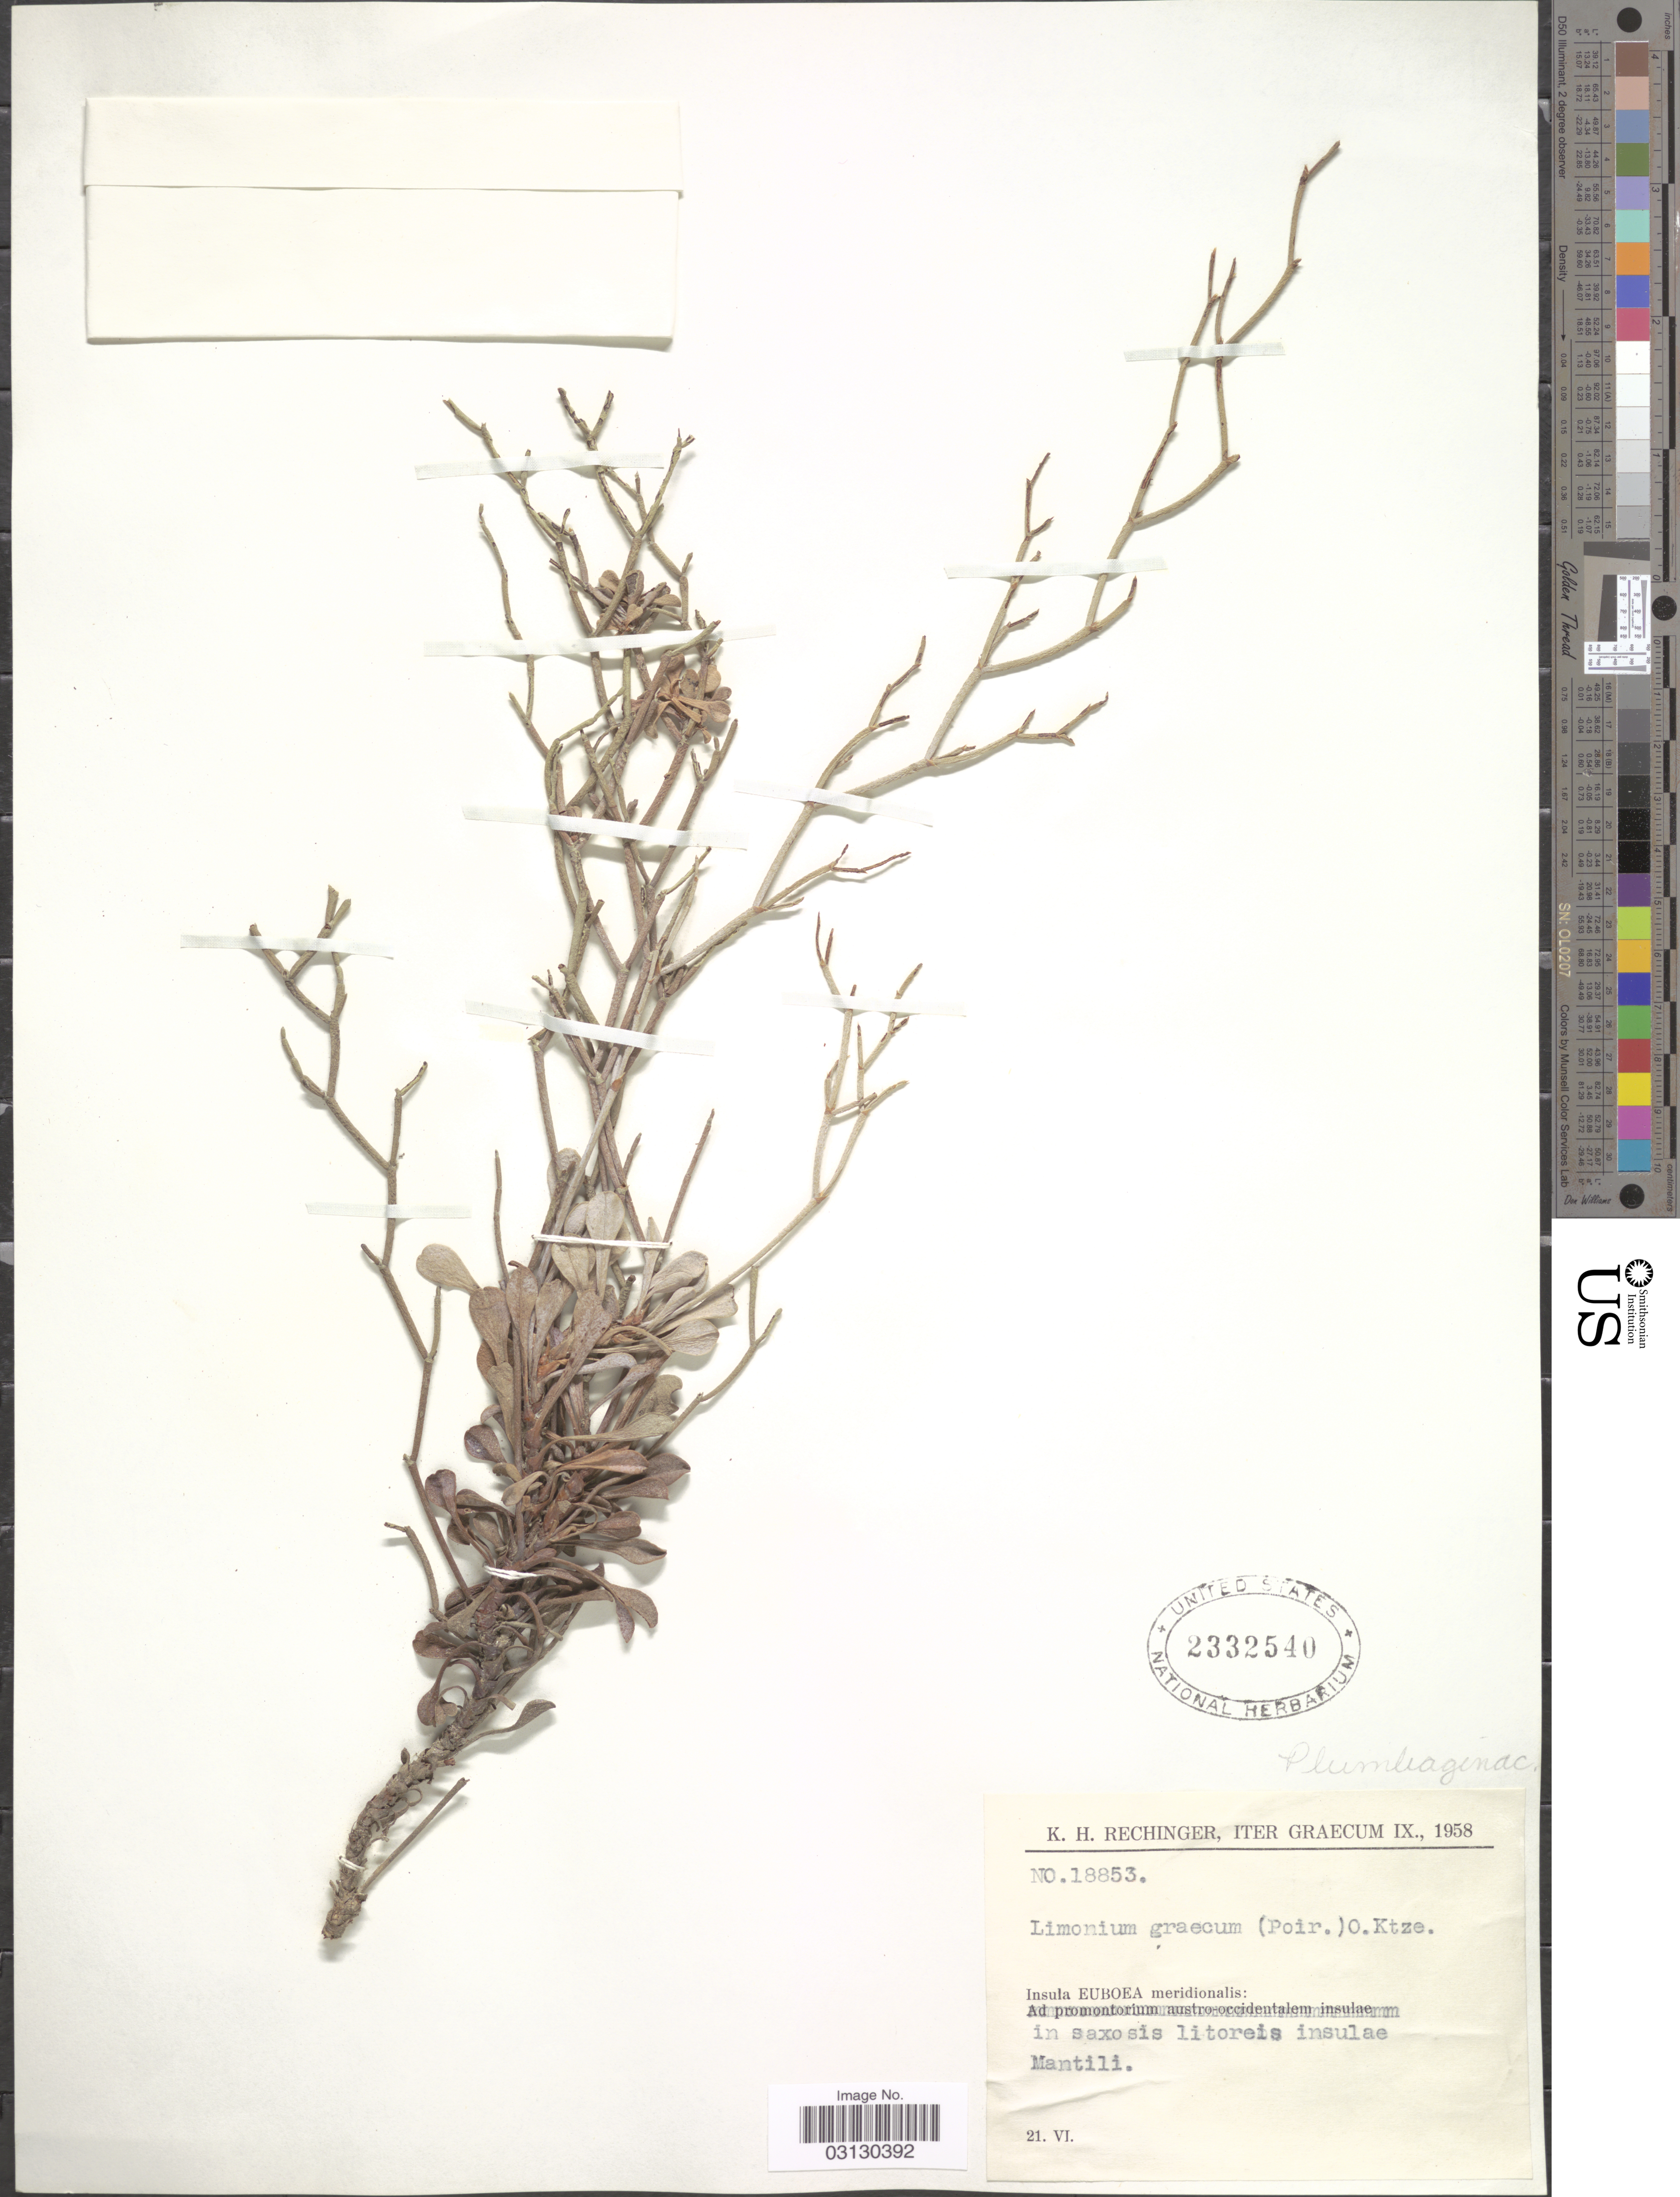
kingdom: Plantae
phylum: Tracheophyta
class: Magnoliopsida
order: Caryophyllales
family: Plumbaginaceae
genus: Limonium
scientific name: Limonium graecum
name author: (Poir.) Kuntze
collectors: K. H. Rechinger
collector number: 18853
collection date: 1958-06-21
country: Greece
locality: Graecum, Insula Euboea meridionalis: in saxosis litoreis insulae Mantili.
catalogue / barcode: US 2332540